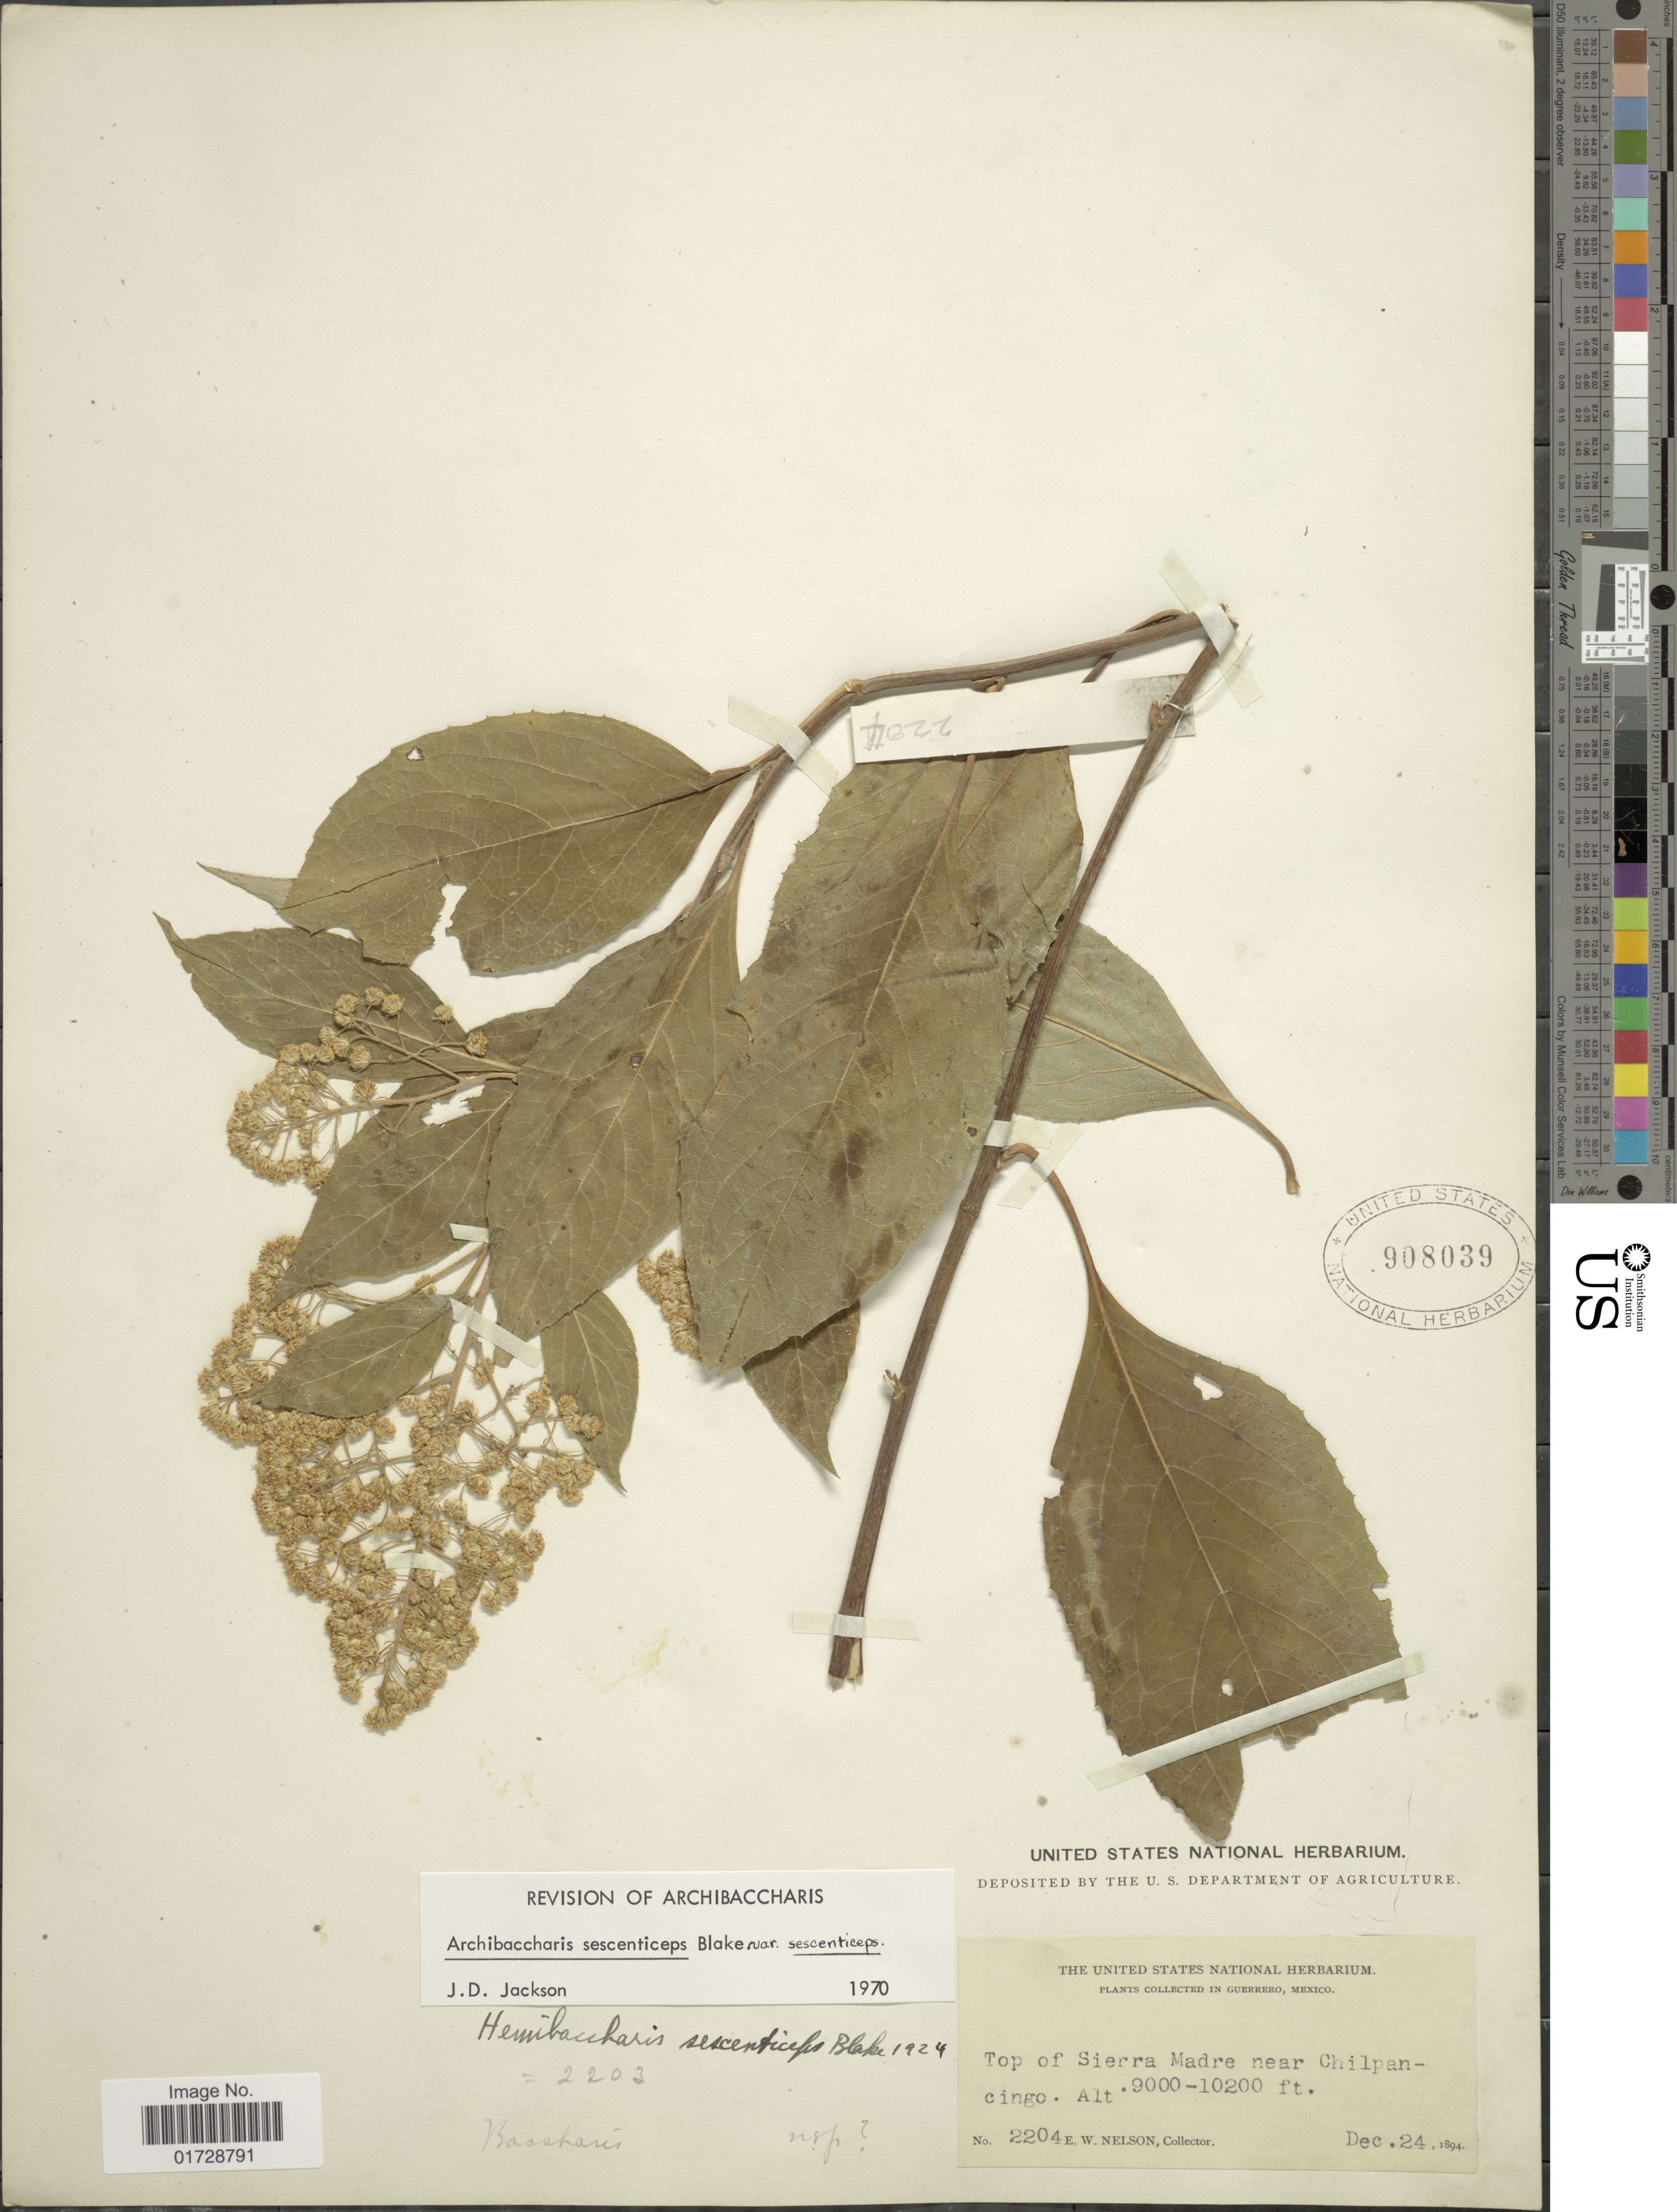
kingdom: Plantae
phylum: Tracheophyta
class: Magnoliopsida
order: Asterales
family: Asteraceae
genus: Archibaccharis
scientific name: Archibaccharis sescenticeps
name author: (S.F. Blake) S.F. Blake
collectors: E. W. Nelson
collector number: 2204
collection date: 1894-12-24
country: Mexico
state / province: Guerrero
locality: Topof Sierra Madre near Chilpancingo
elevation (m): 2743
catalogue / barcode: US 908039